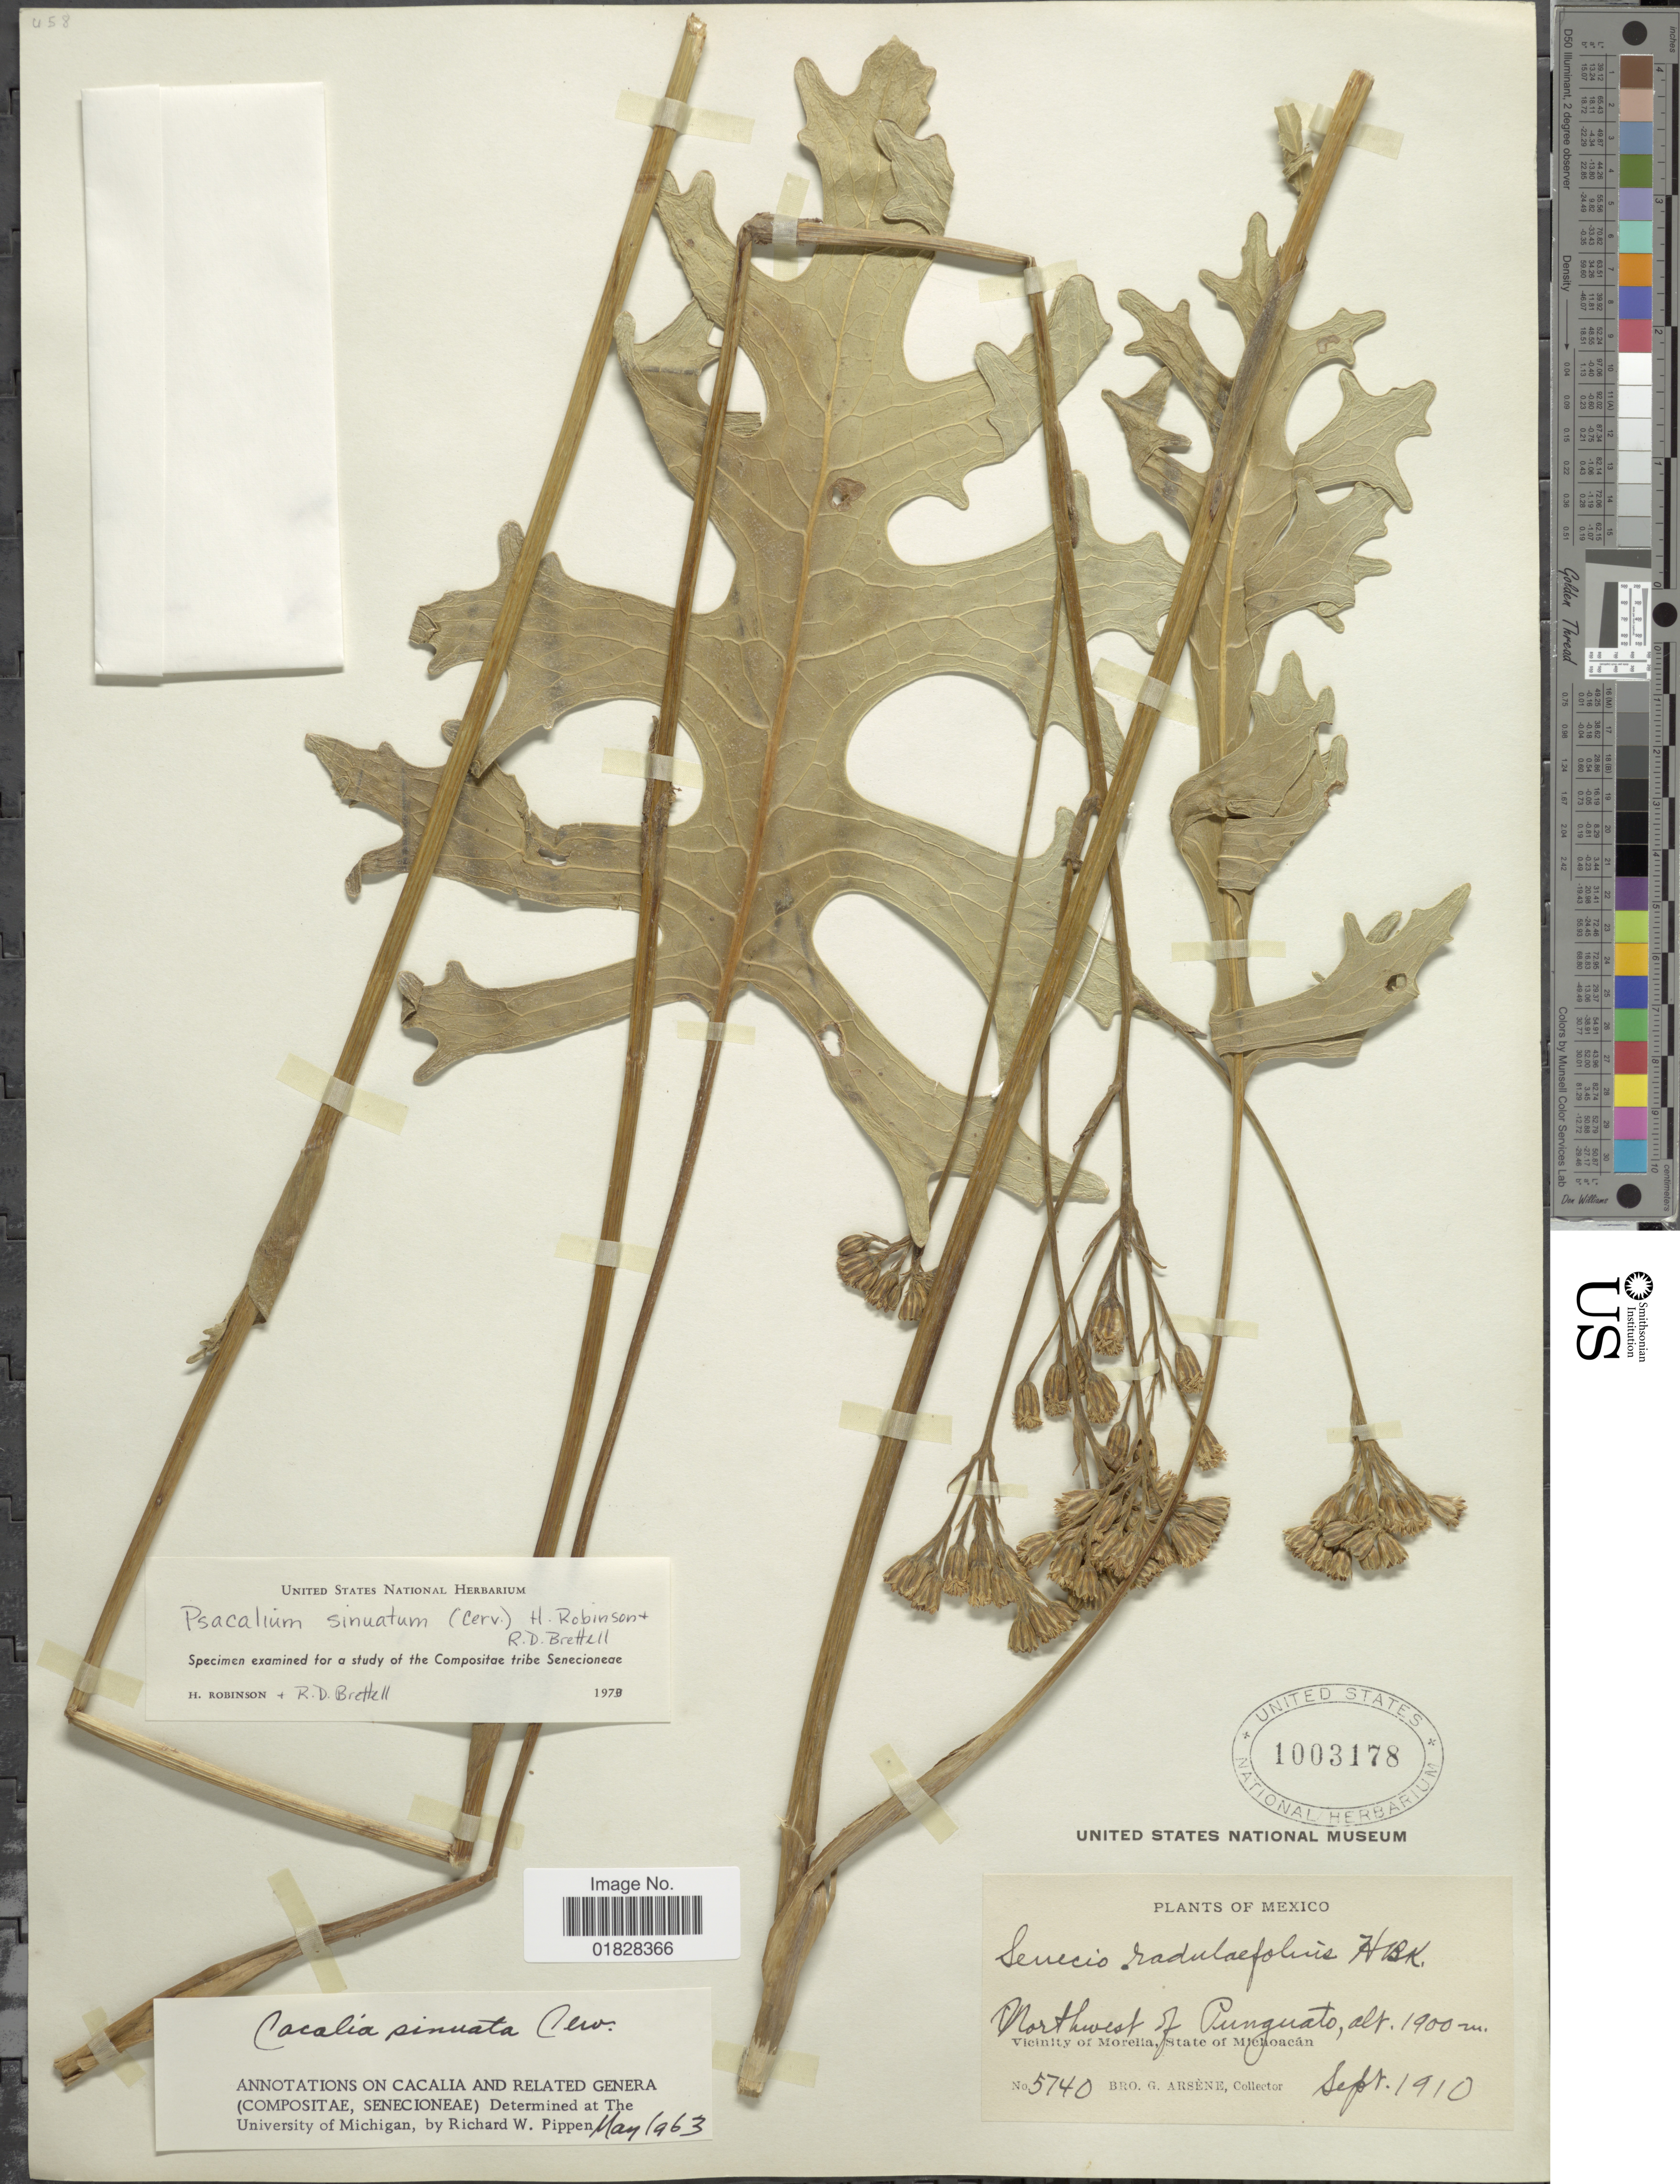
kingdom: Plantae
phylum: Tracheophyta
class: Magnoliopsida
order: Asterales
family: Asteraceae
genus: Psacalium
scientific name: Psacalium sinuatum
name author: (Cerv.) H. Rob. & Brettell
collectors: Bro. G. Arsène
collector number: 5740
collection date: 1910-09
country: Mexico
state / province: Michoacán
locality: Northwest of Punguato. Vicinity of Morelia, State of Michoacán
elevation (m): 1900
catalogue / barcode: US 1003178